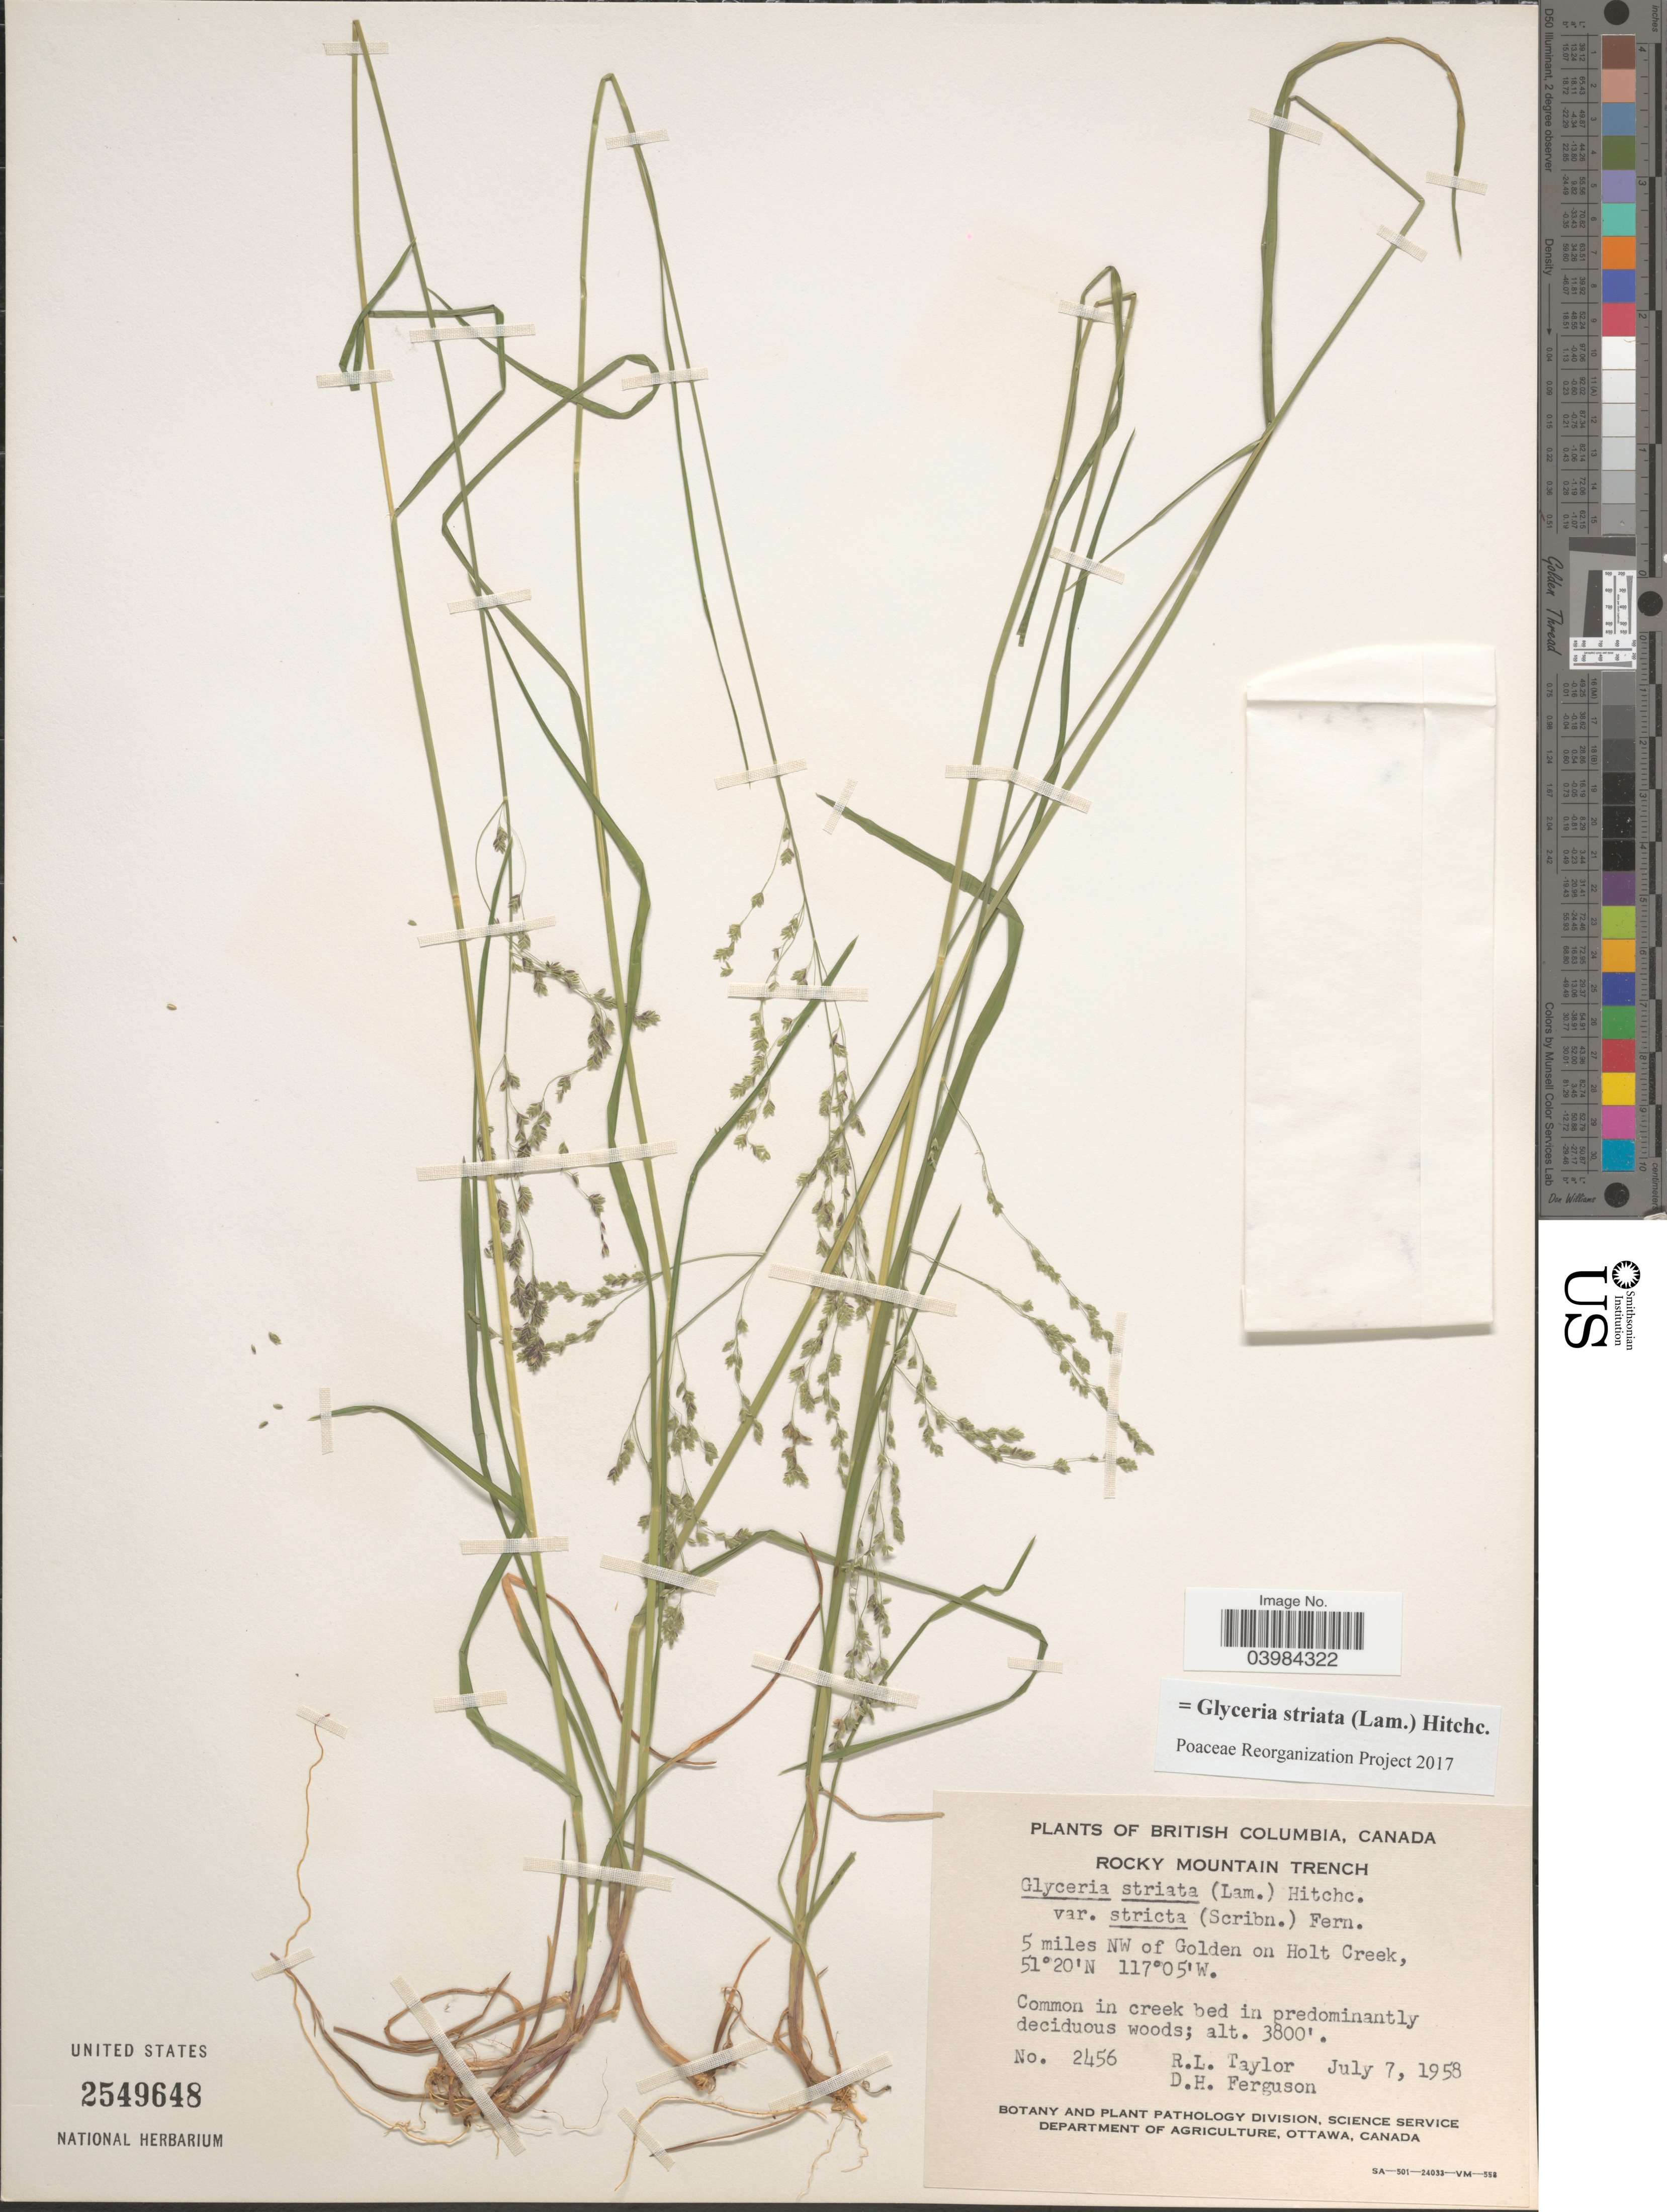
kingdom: Plantae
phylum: Tracheophyta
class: Liliopsida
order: Poales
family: Poaceae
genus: Glyceria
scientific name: Glyceria striata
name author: (Lam.) Hitchc.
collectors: R. Taylor & D. Ferguson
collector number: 2456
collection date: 1958-07-07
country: Canada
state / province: British Columbia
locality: Rocky Mountain Trench. 5 miles NW of Golden on Holt Creek.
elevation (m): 1158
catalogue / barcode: US 2549648